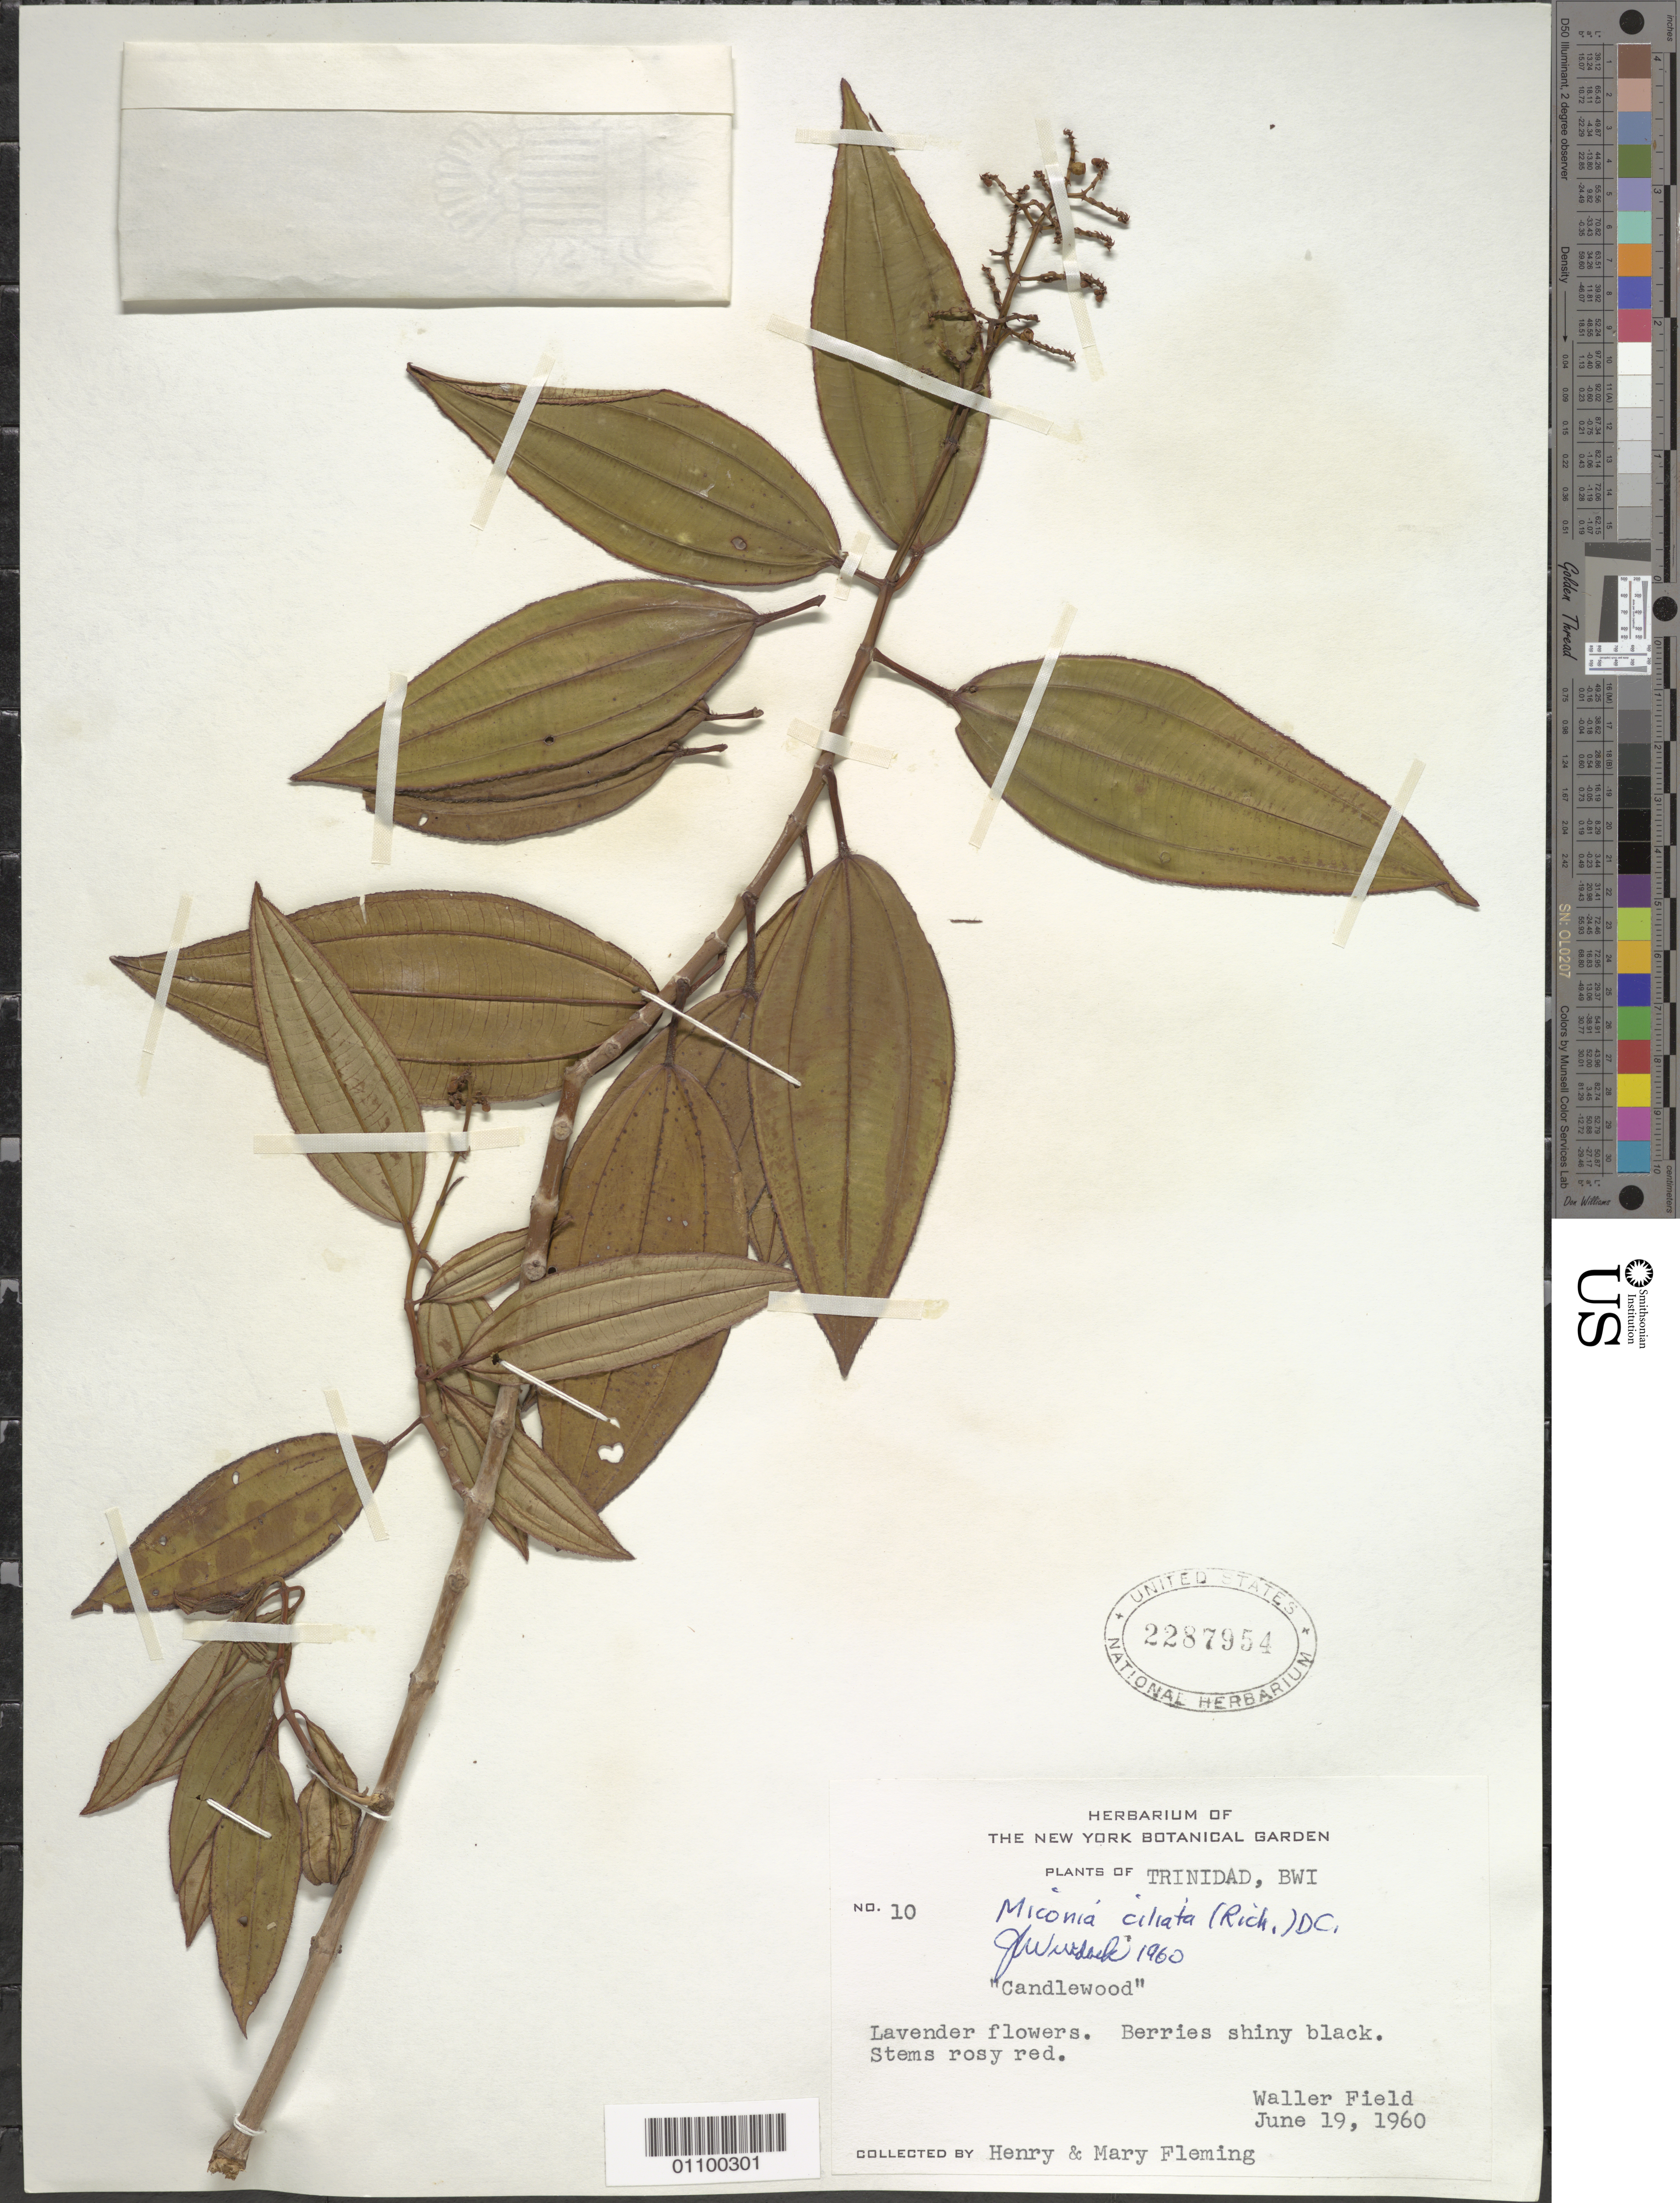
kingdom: Plantae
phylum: Tracheophyta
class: Magnoliopsida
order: Myrtales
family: Melastomataceae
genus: Miconia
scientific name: Miconia ciliata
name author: (Rich.) DC.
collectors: H. Fleming & M. Fleming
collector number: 10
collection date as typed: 19 Jun 1960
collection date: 1960-06-19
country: Trinidad and Tobago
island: Trinidad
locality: Waller Field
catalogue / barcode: US 2287954